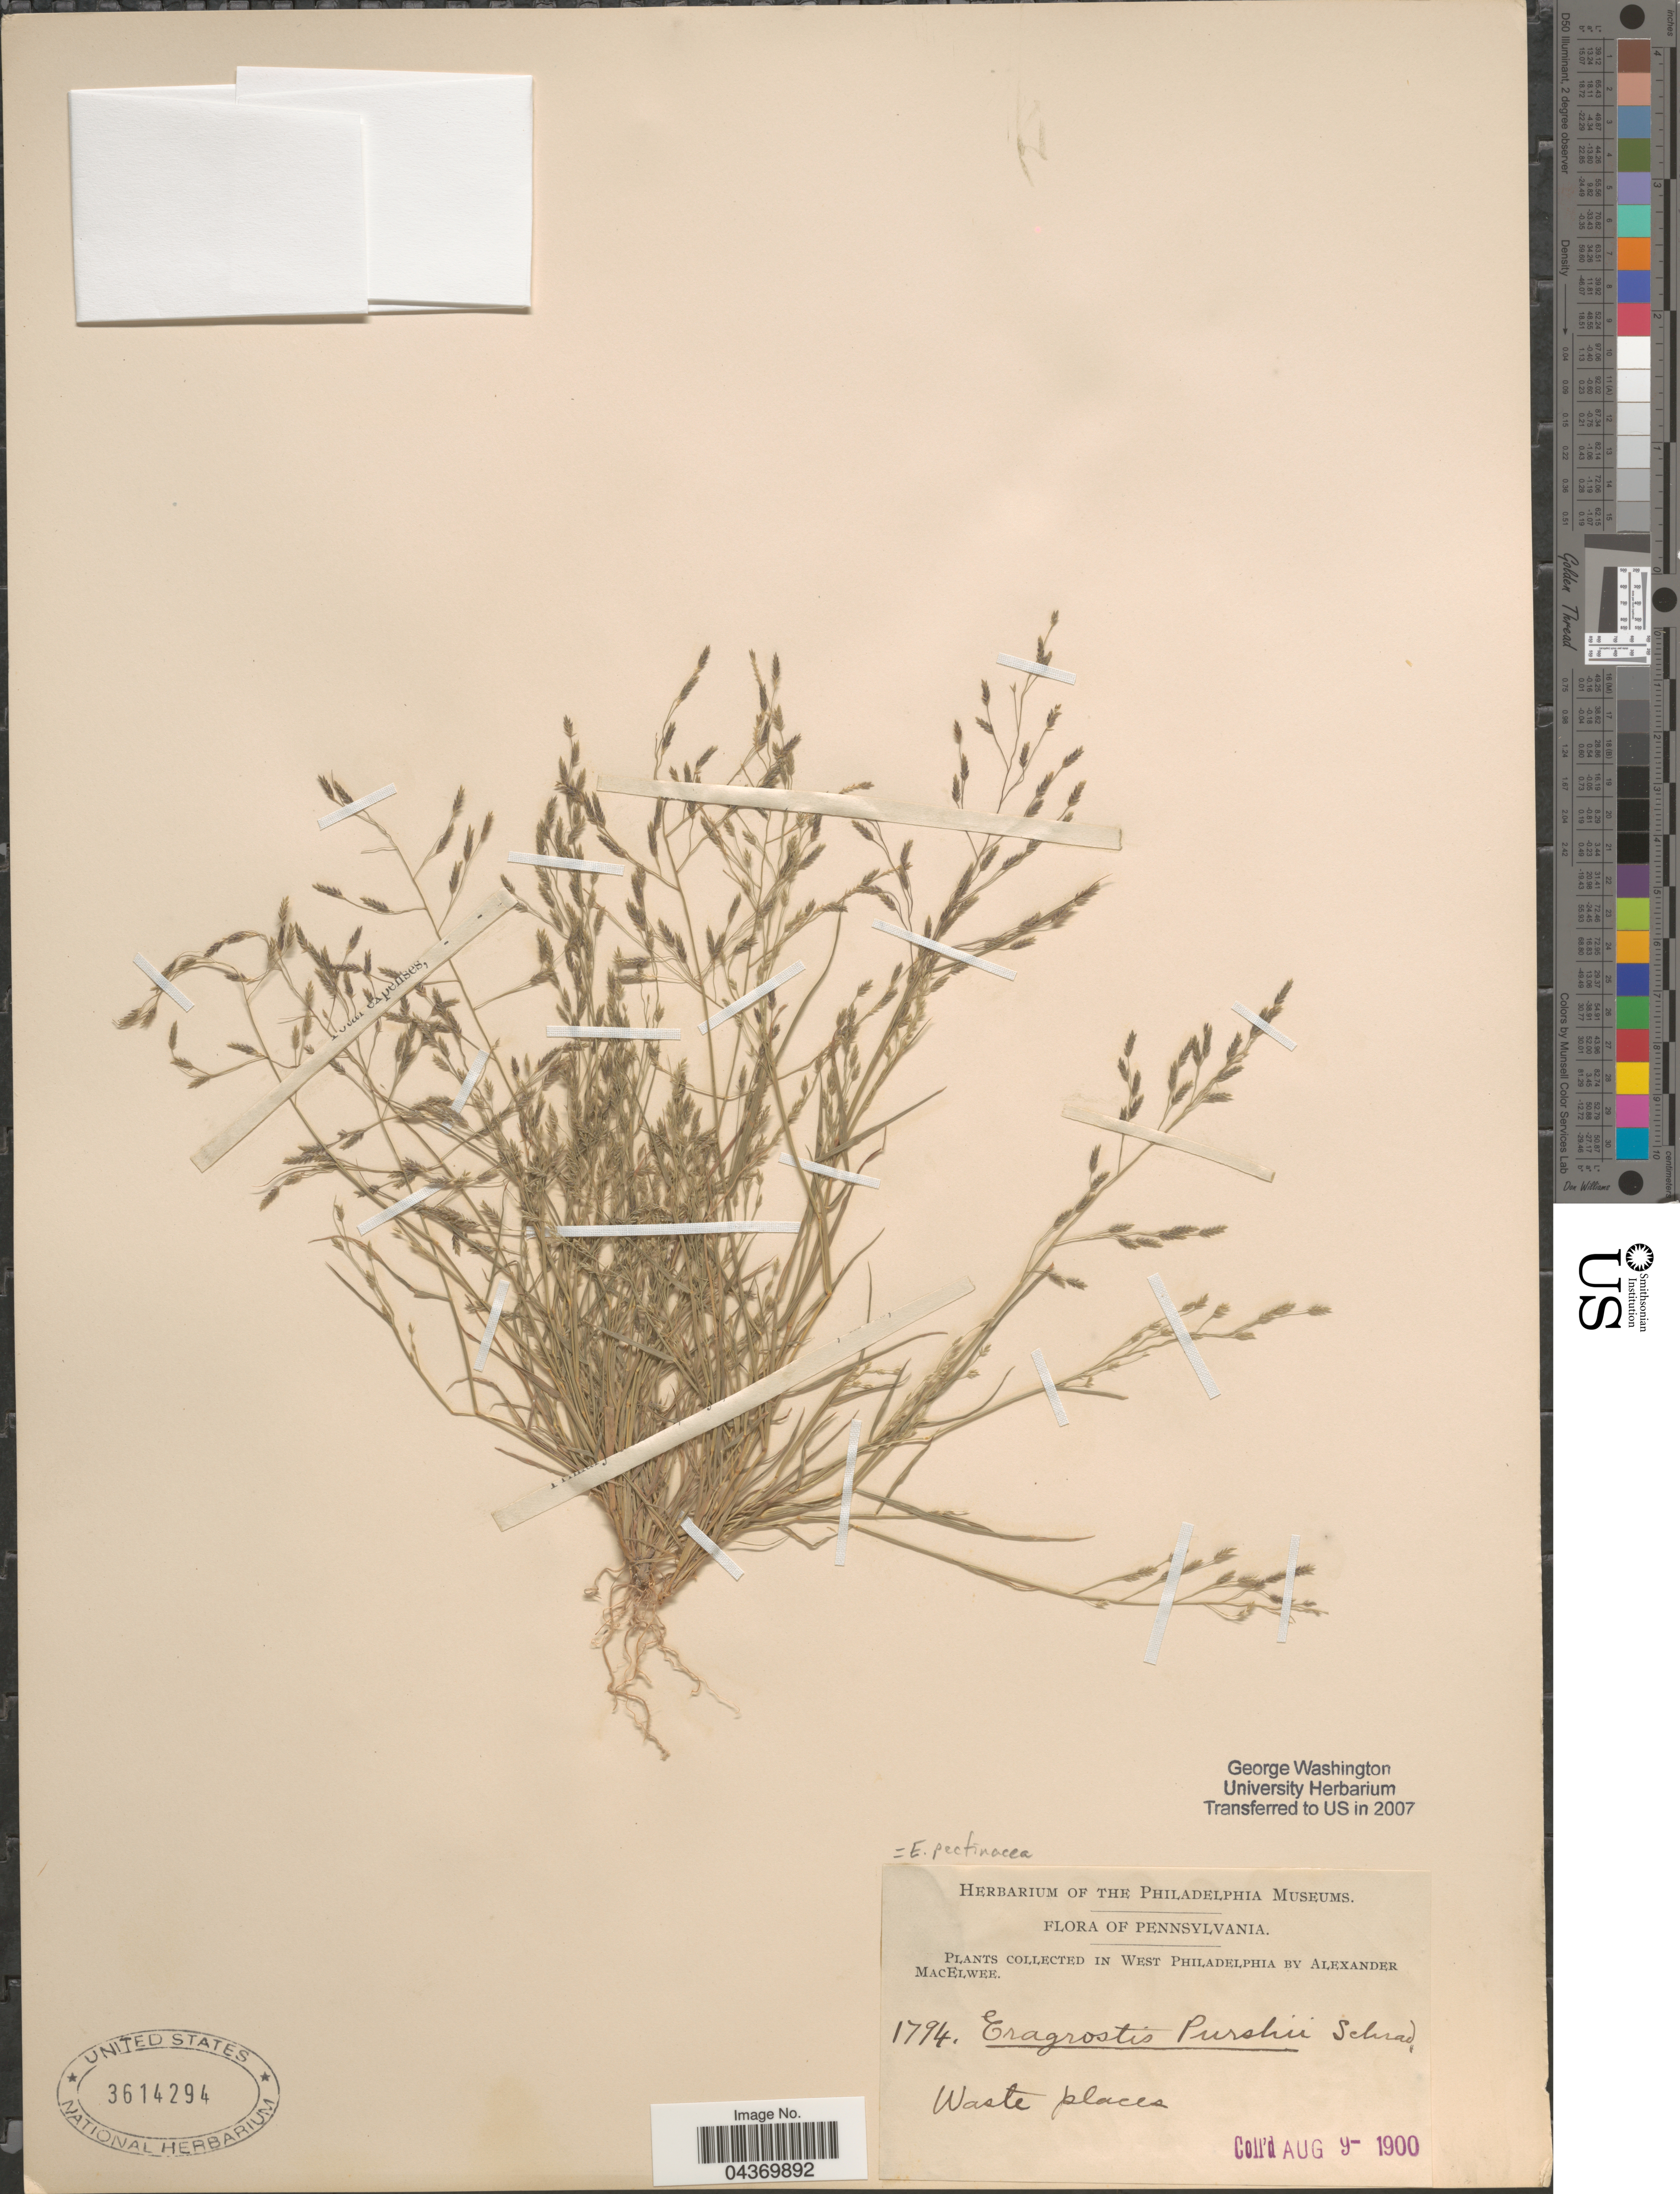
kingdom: Plantae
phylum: Tracheophyta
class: Liliopsida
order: Poales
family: Poaceae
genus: Eragrostis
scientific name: Eragrostis pectinacea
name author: (Michx.) Nees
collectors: A. MacElwee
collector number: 1794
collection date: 1900-08-09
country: United States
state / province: Pennsylvania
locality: In West Philadelphia.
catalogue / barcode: US 3614294